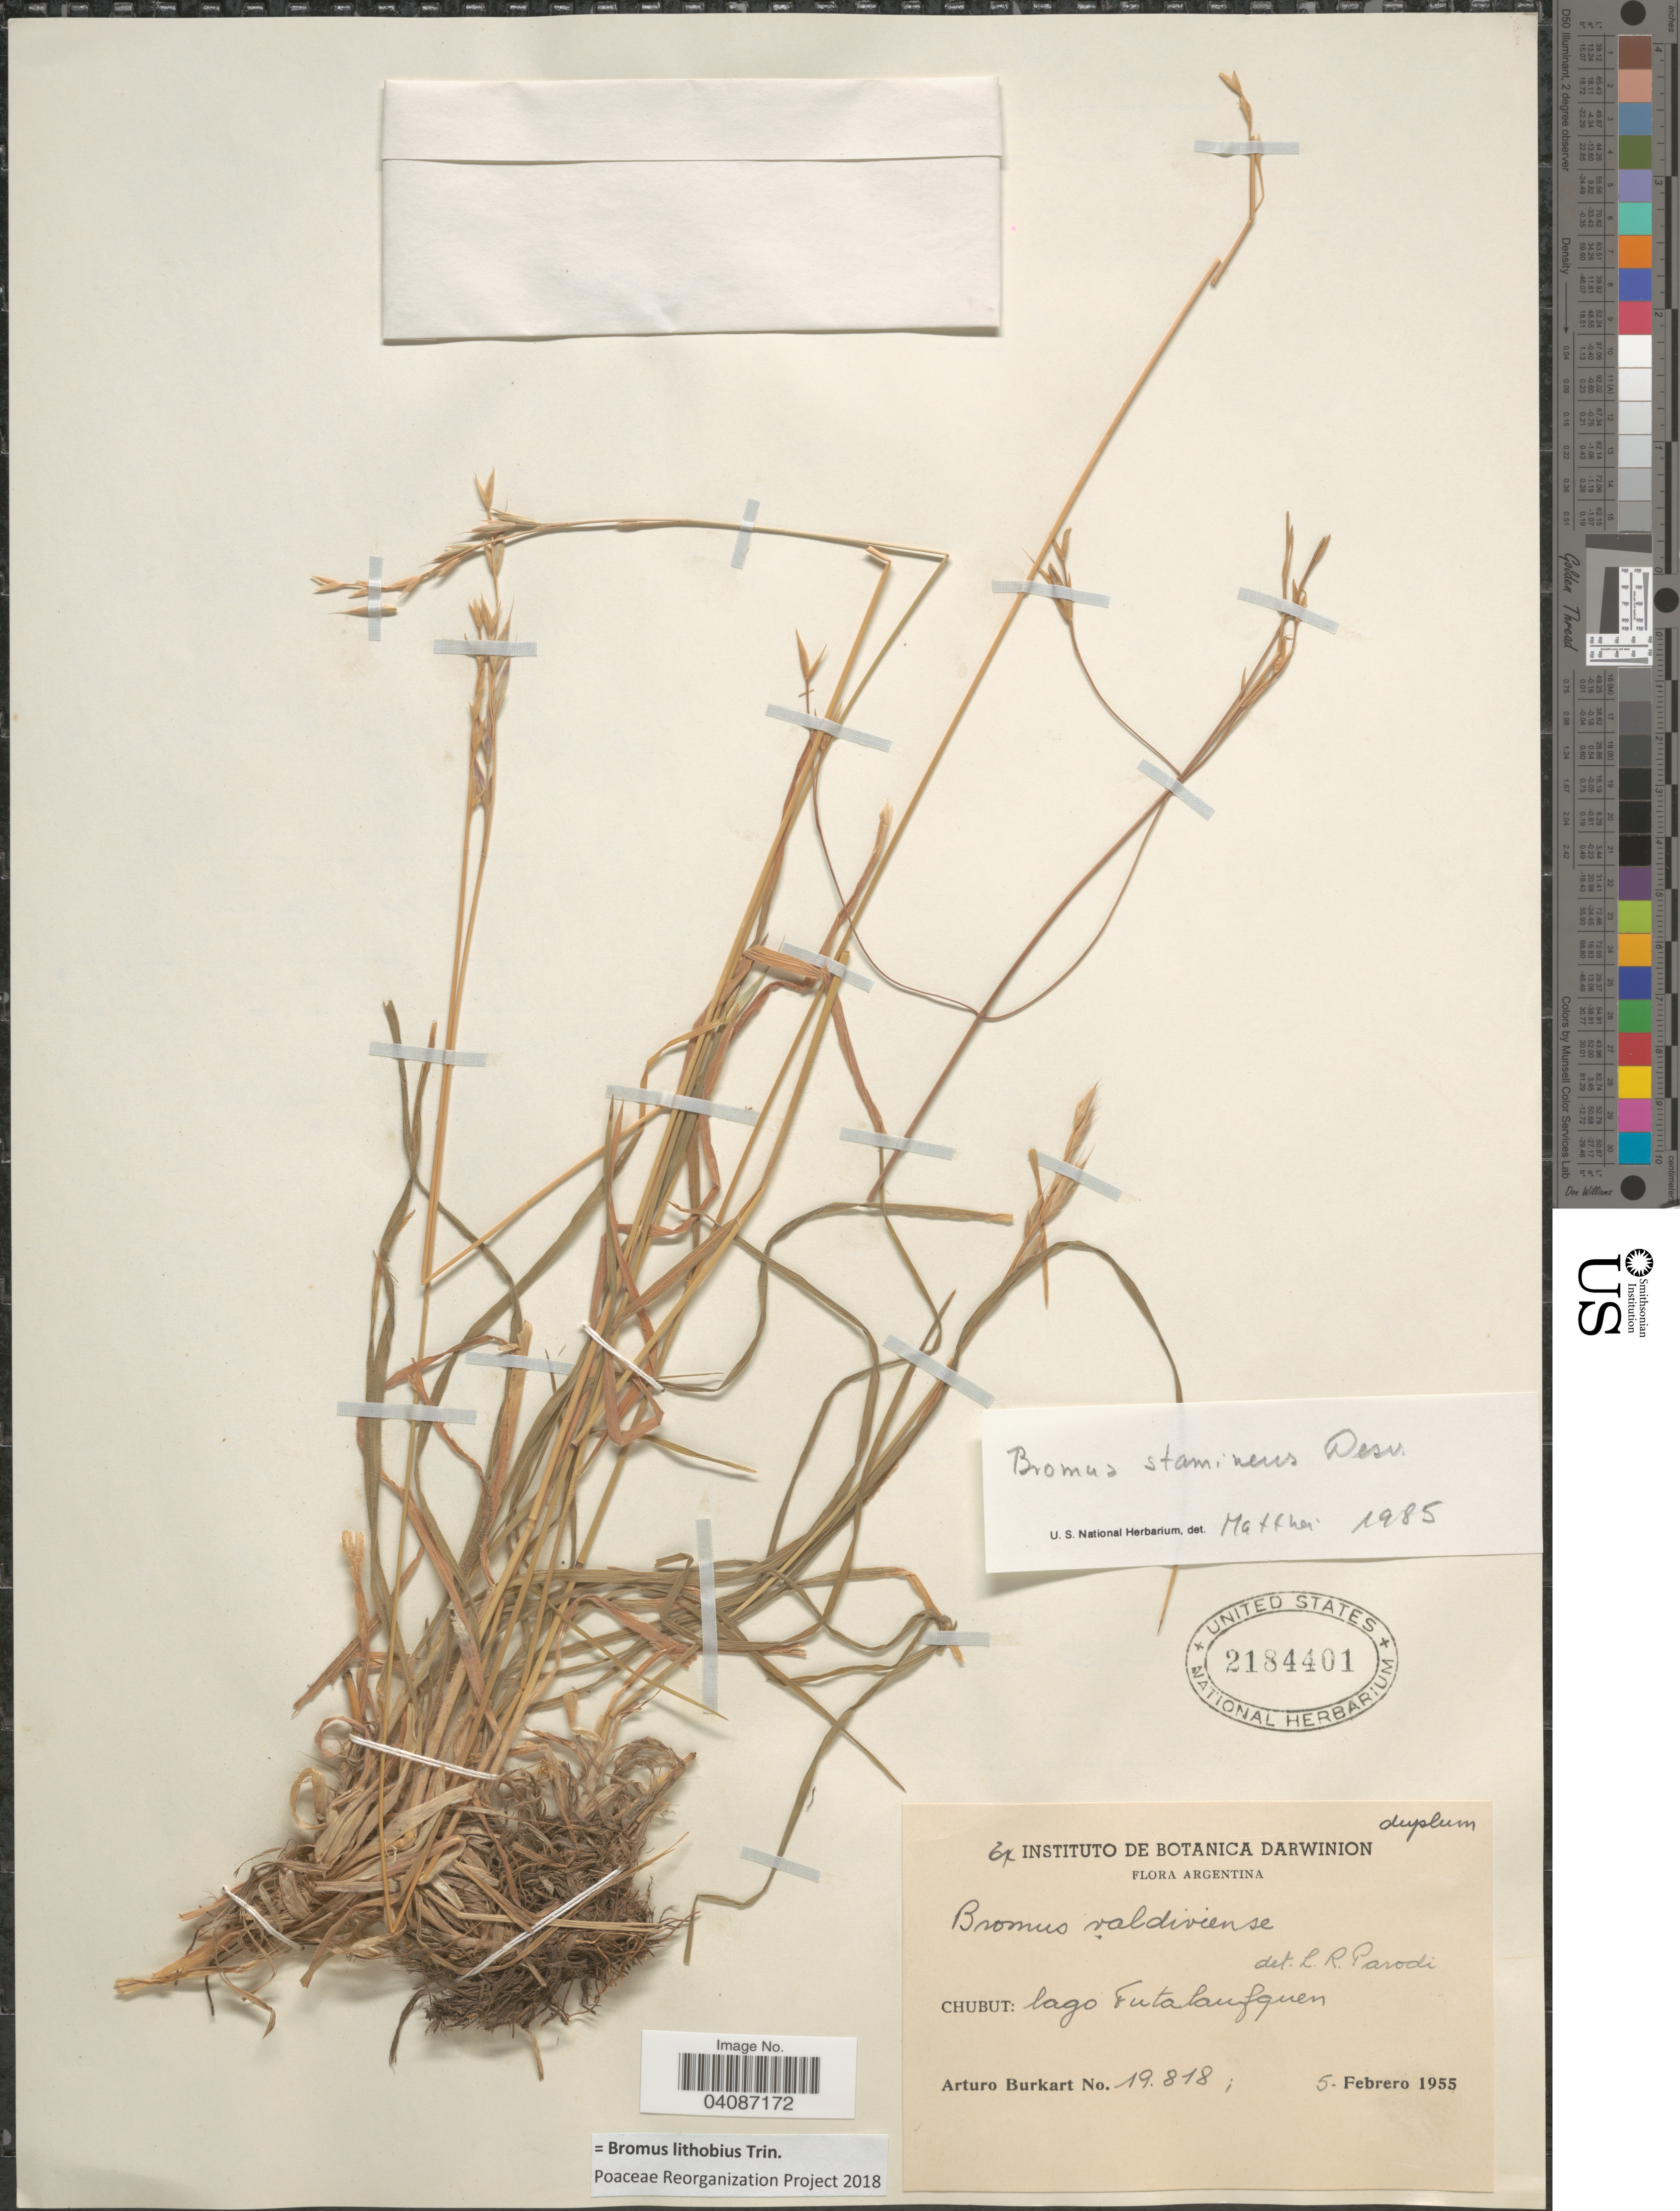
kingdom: Plantae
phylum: Tracheophyta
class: Liliopsida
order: Poales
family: Poaceae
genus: Bromus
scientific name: Bromus lithobius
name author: Trin.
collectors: A. E. Burkart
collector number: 19818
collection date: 1955-02-05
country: Argentina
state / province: Chubut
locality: Lago Futalaufquen.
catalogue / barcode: US 2184401